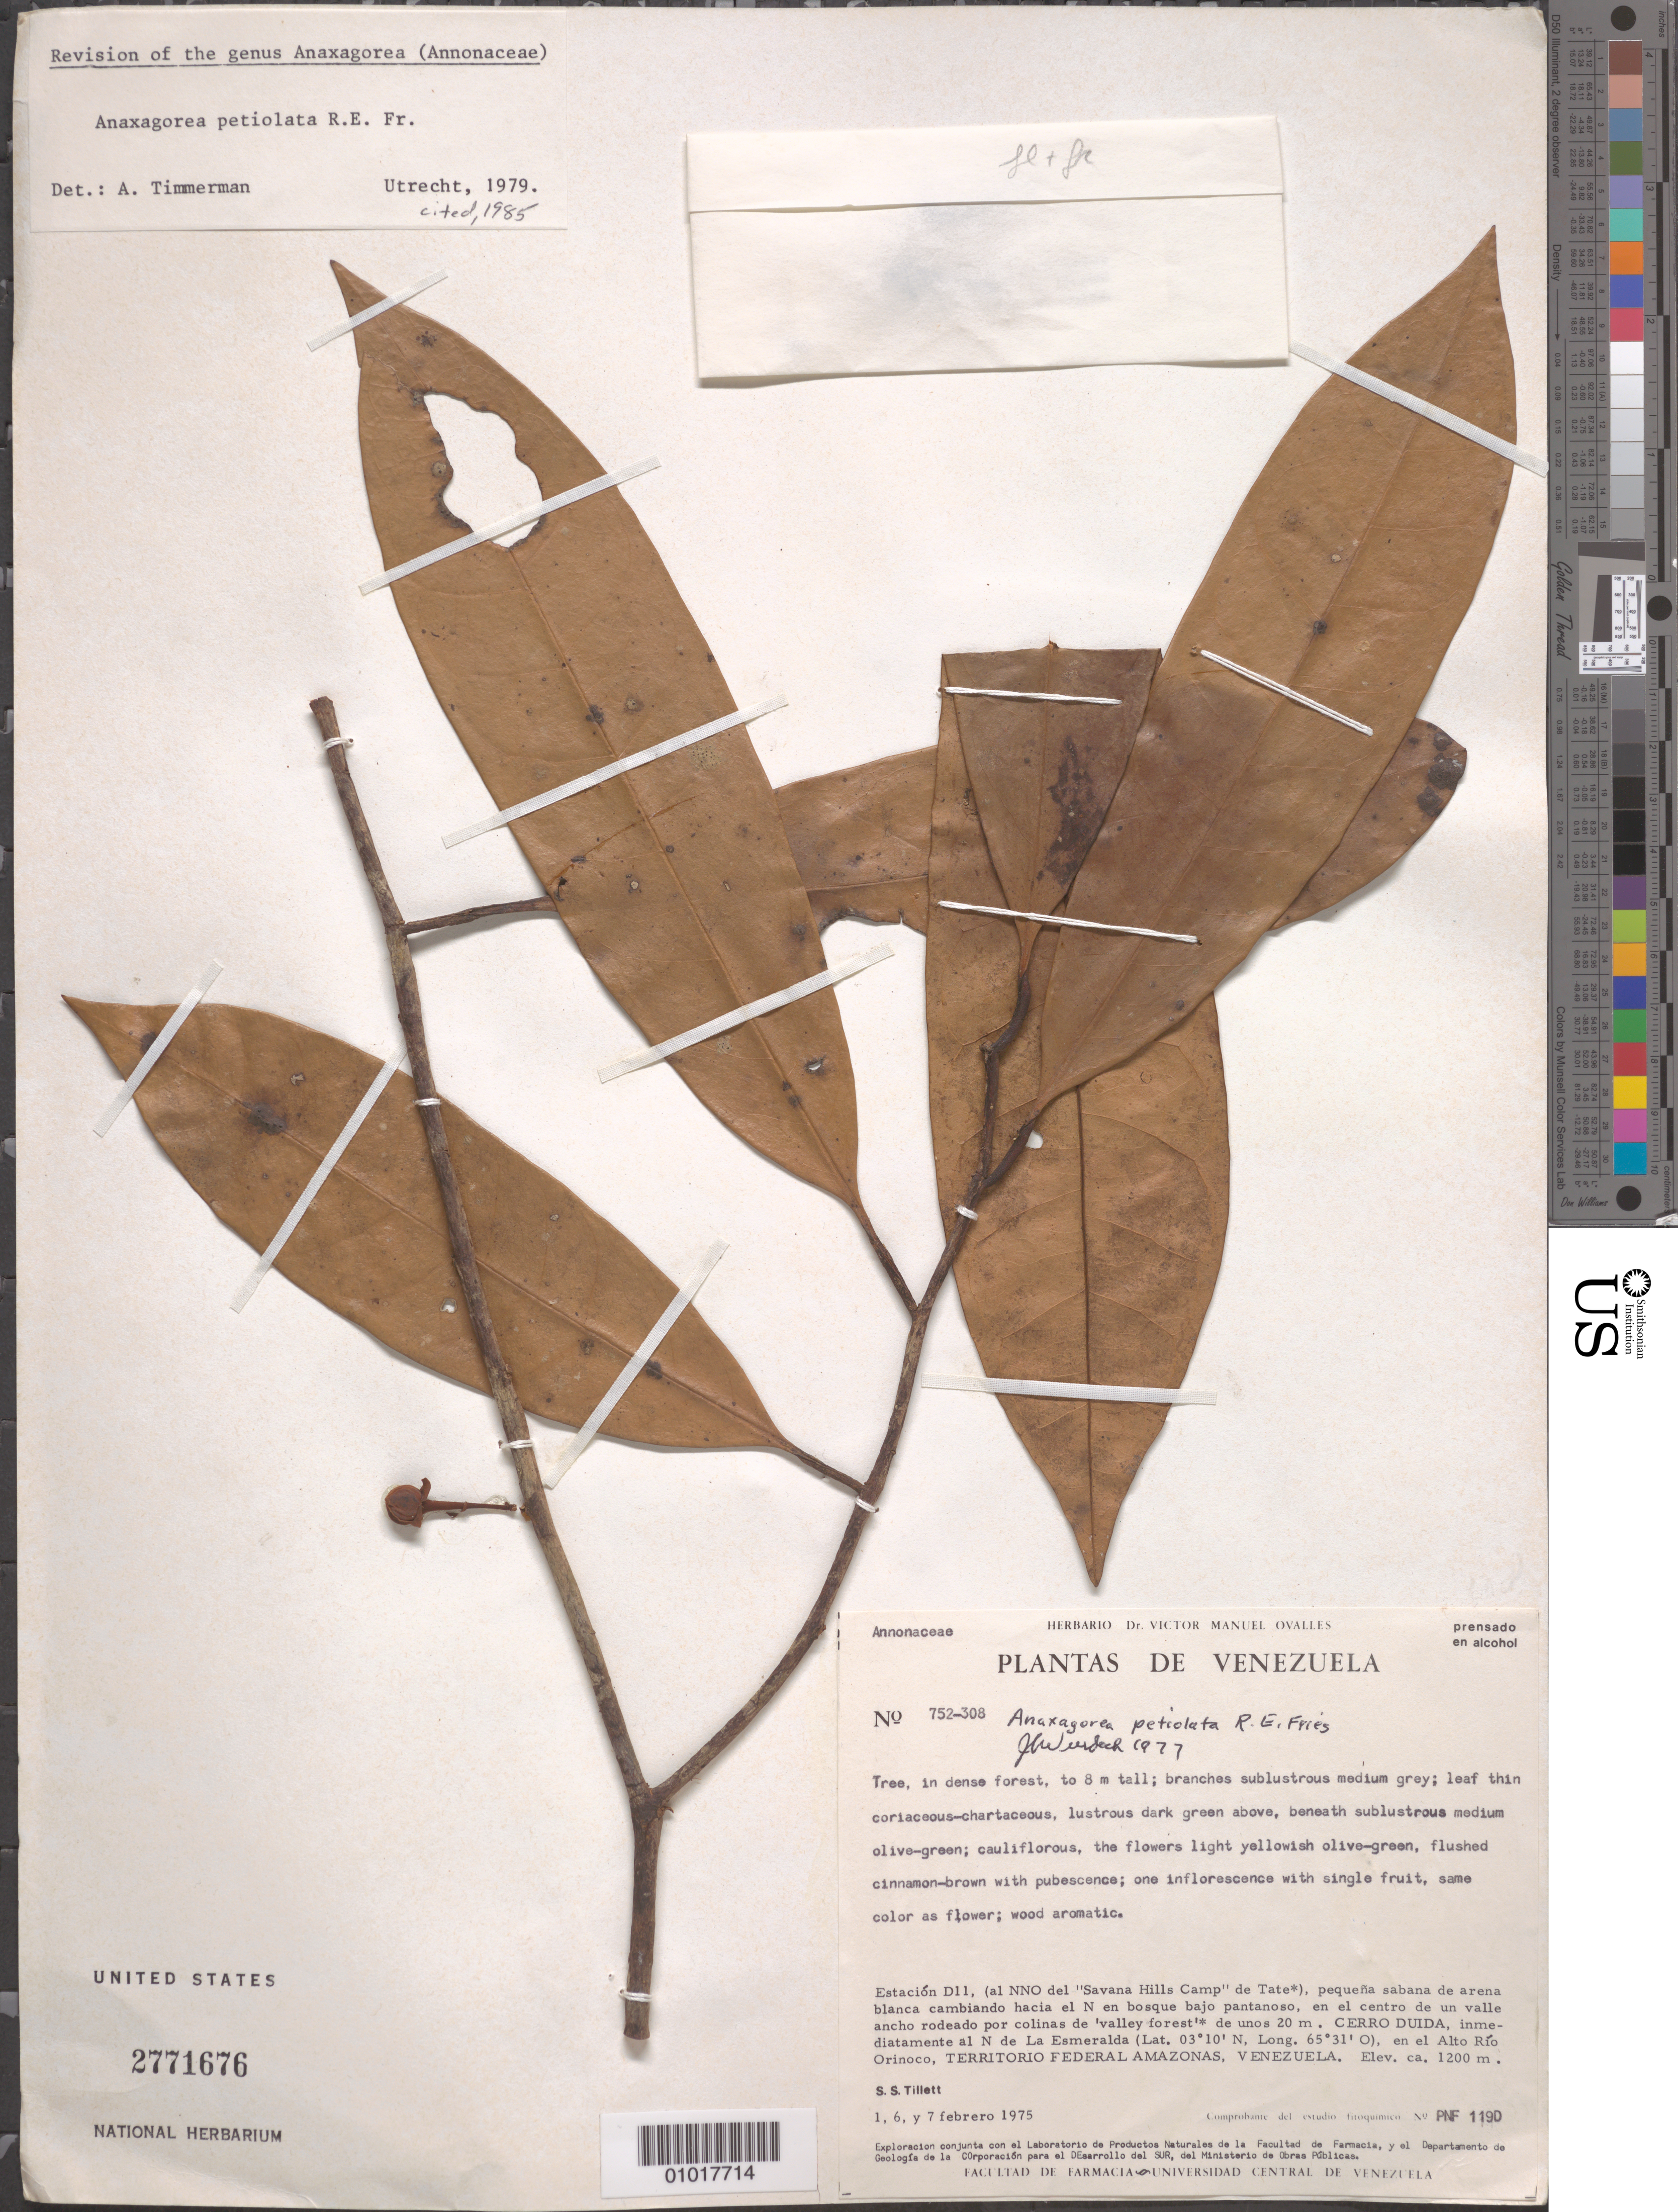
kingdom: Plantae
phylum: Tracheophyta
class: Magnoliopsida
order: Magnoliales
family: Annonaceae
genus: Anaxagorea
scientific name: Anaxagorea petiolata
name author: R.E. Fr.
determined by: Timmerman, A.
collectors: S. S. Tillett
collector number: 752 308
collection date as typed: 1-Feb-75 to 7-Feb-75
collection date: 1975-02-01/1975-02-07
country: Venezuela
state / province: Amazonas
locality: Cerro Duida, Estacion D11 (al NNO del "Svana Hills Camp" de Tate)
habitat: Pequena sabana de arena blanca cambiando hacia el N en bosque bajo pantanoso, en el centro de valle ancho rodeado por colinas de 'valley forest' 20m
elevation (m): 1200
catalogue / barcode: US 2771676